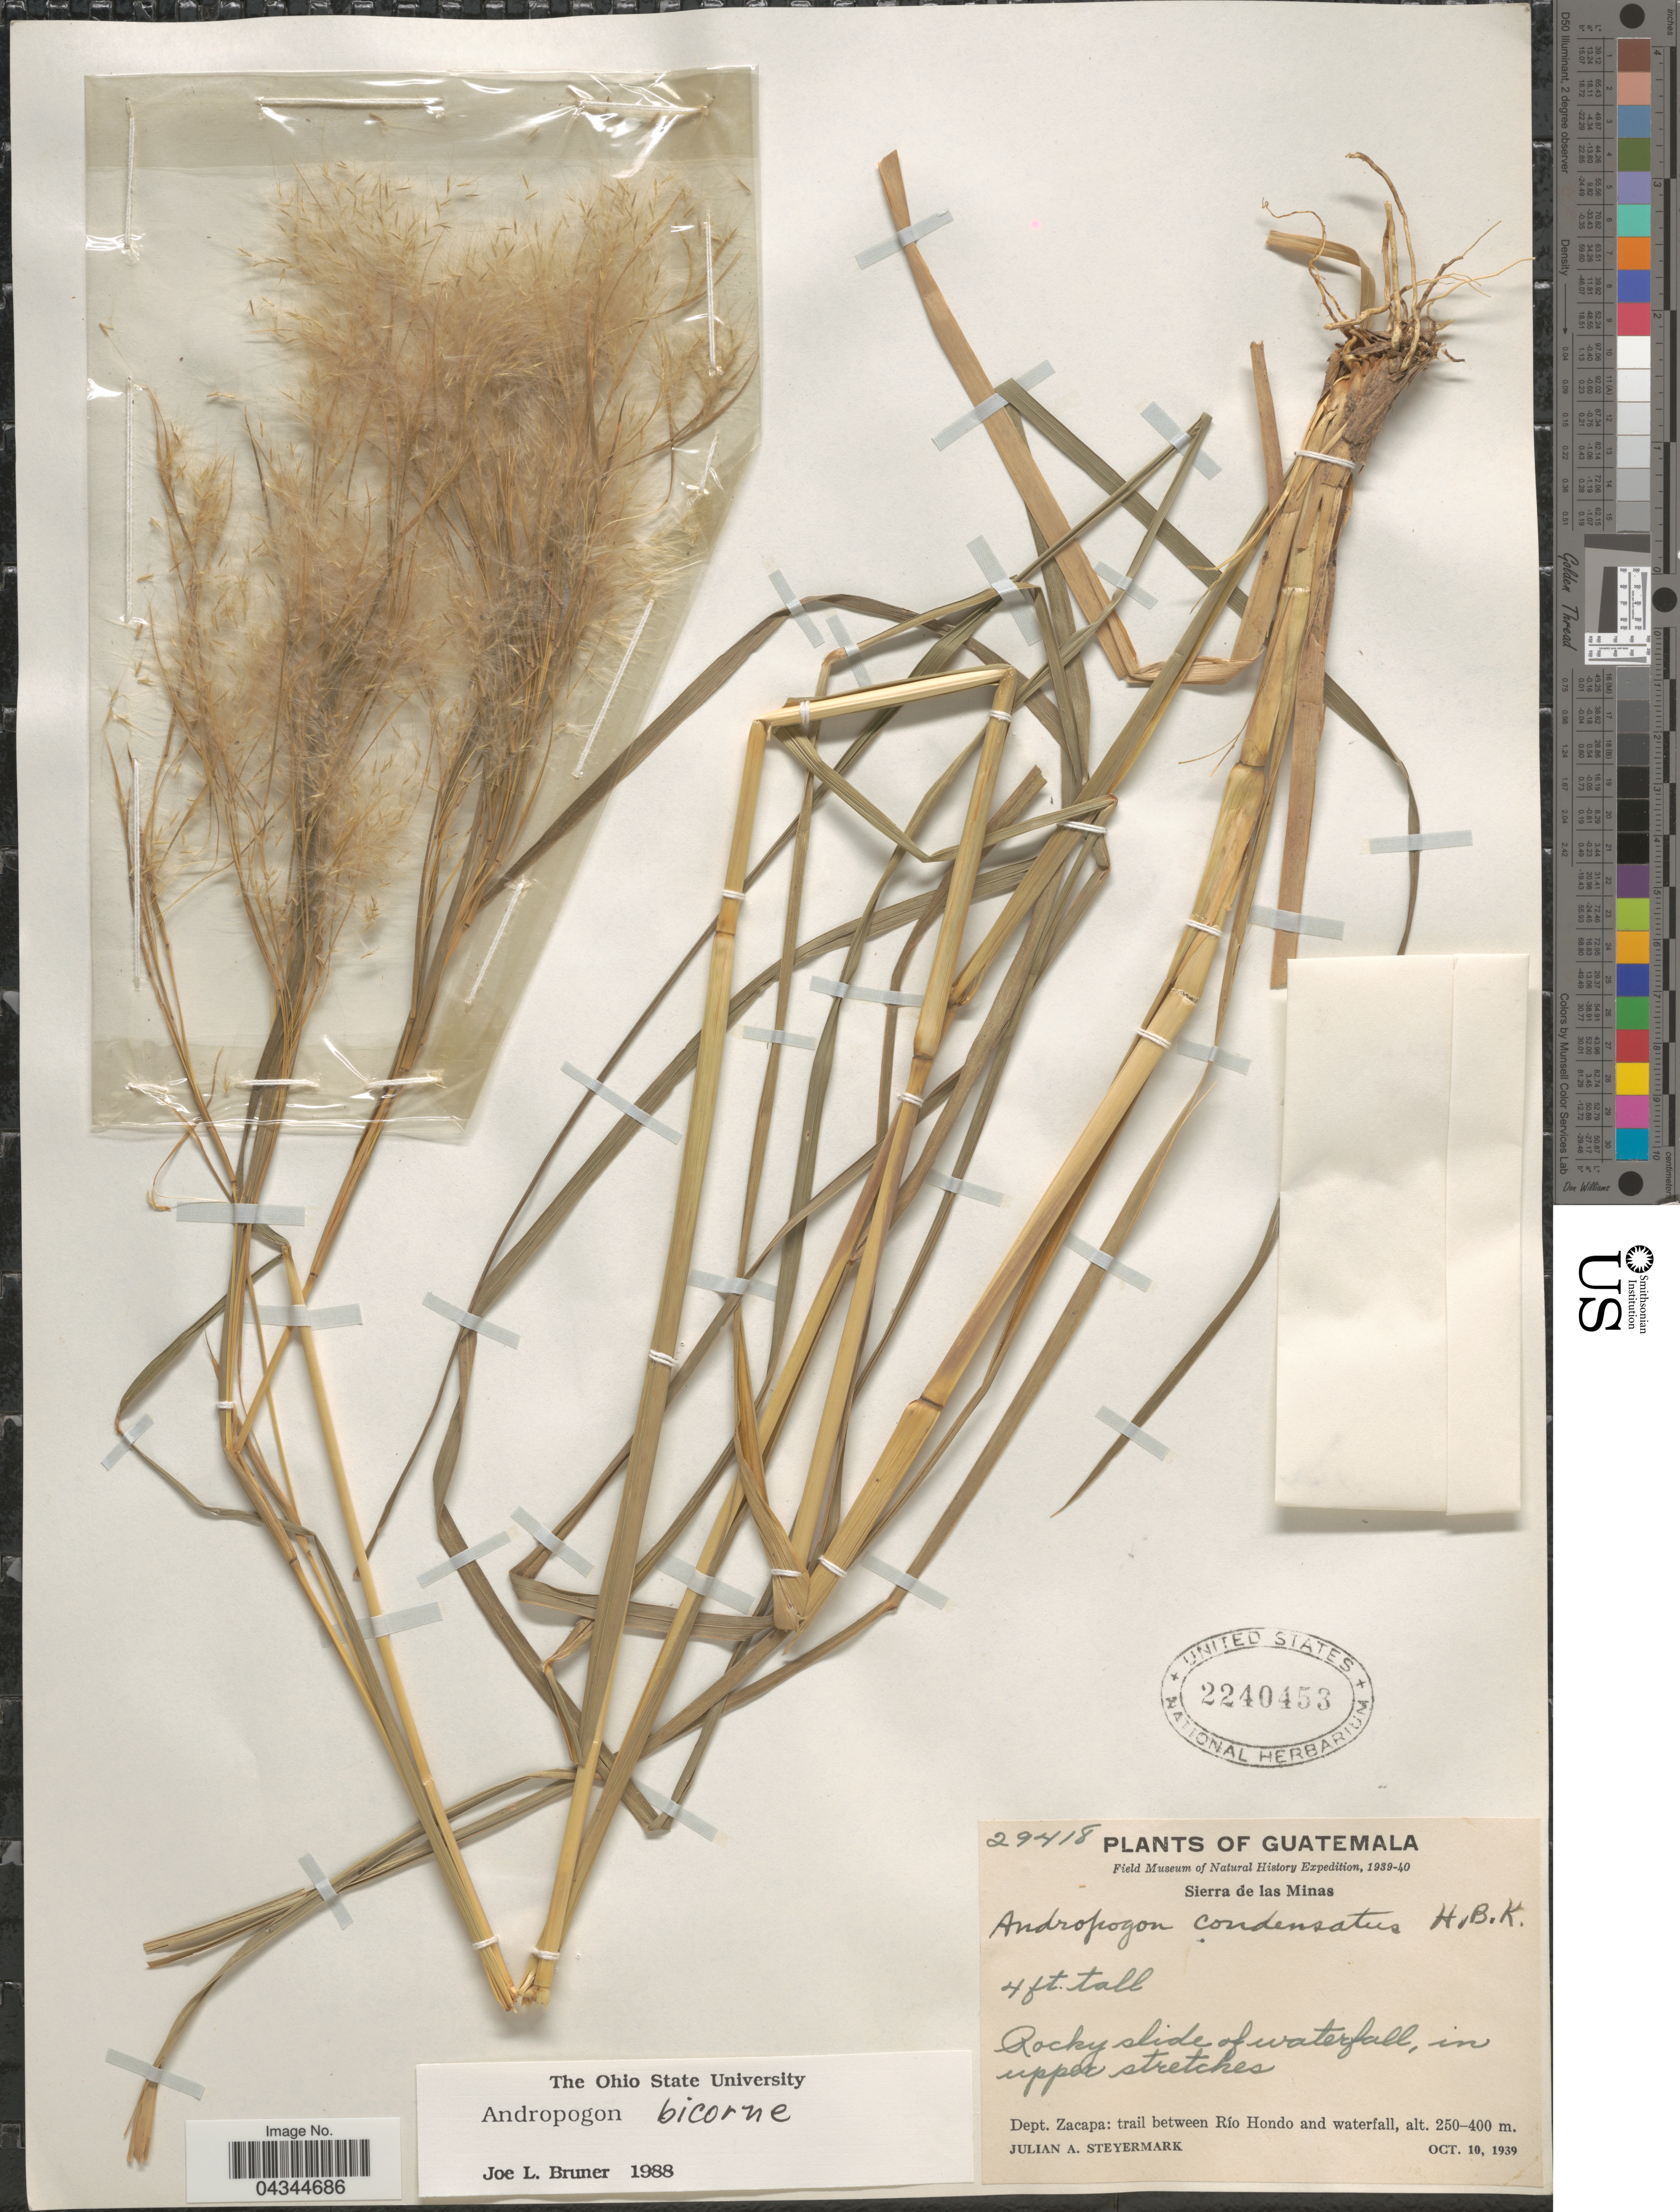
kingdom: Plantae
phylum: Tracheophyta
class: Liliopsida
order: Poales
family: Poaceae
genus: Andropogon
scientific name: Andropogon bicornis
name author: L.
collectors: J. Steyermark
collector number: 29418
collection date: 1939-10-10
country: Guatemala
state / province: Zacapa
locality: Field Museum of Natural History Expedition, 1939-40. Sierra de las Minas. Rocky slide of waterfall, in upper stretches. Dept. Zacapa: trail between Río Hondo and waterfall.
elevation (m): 250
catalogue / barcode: US 2240453